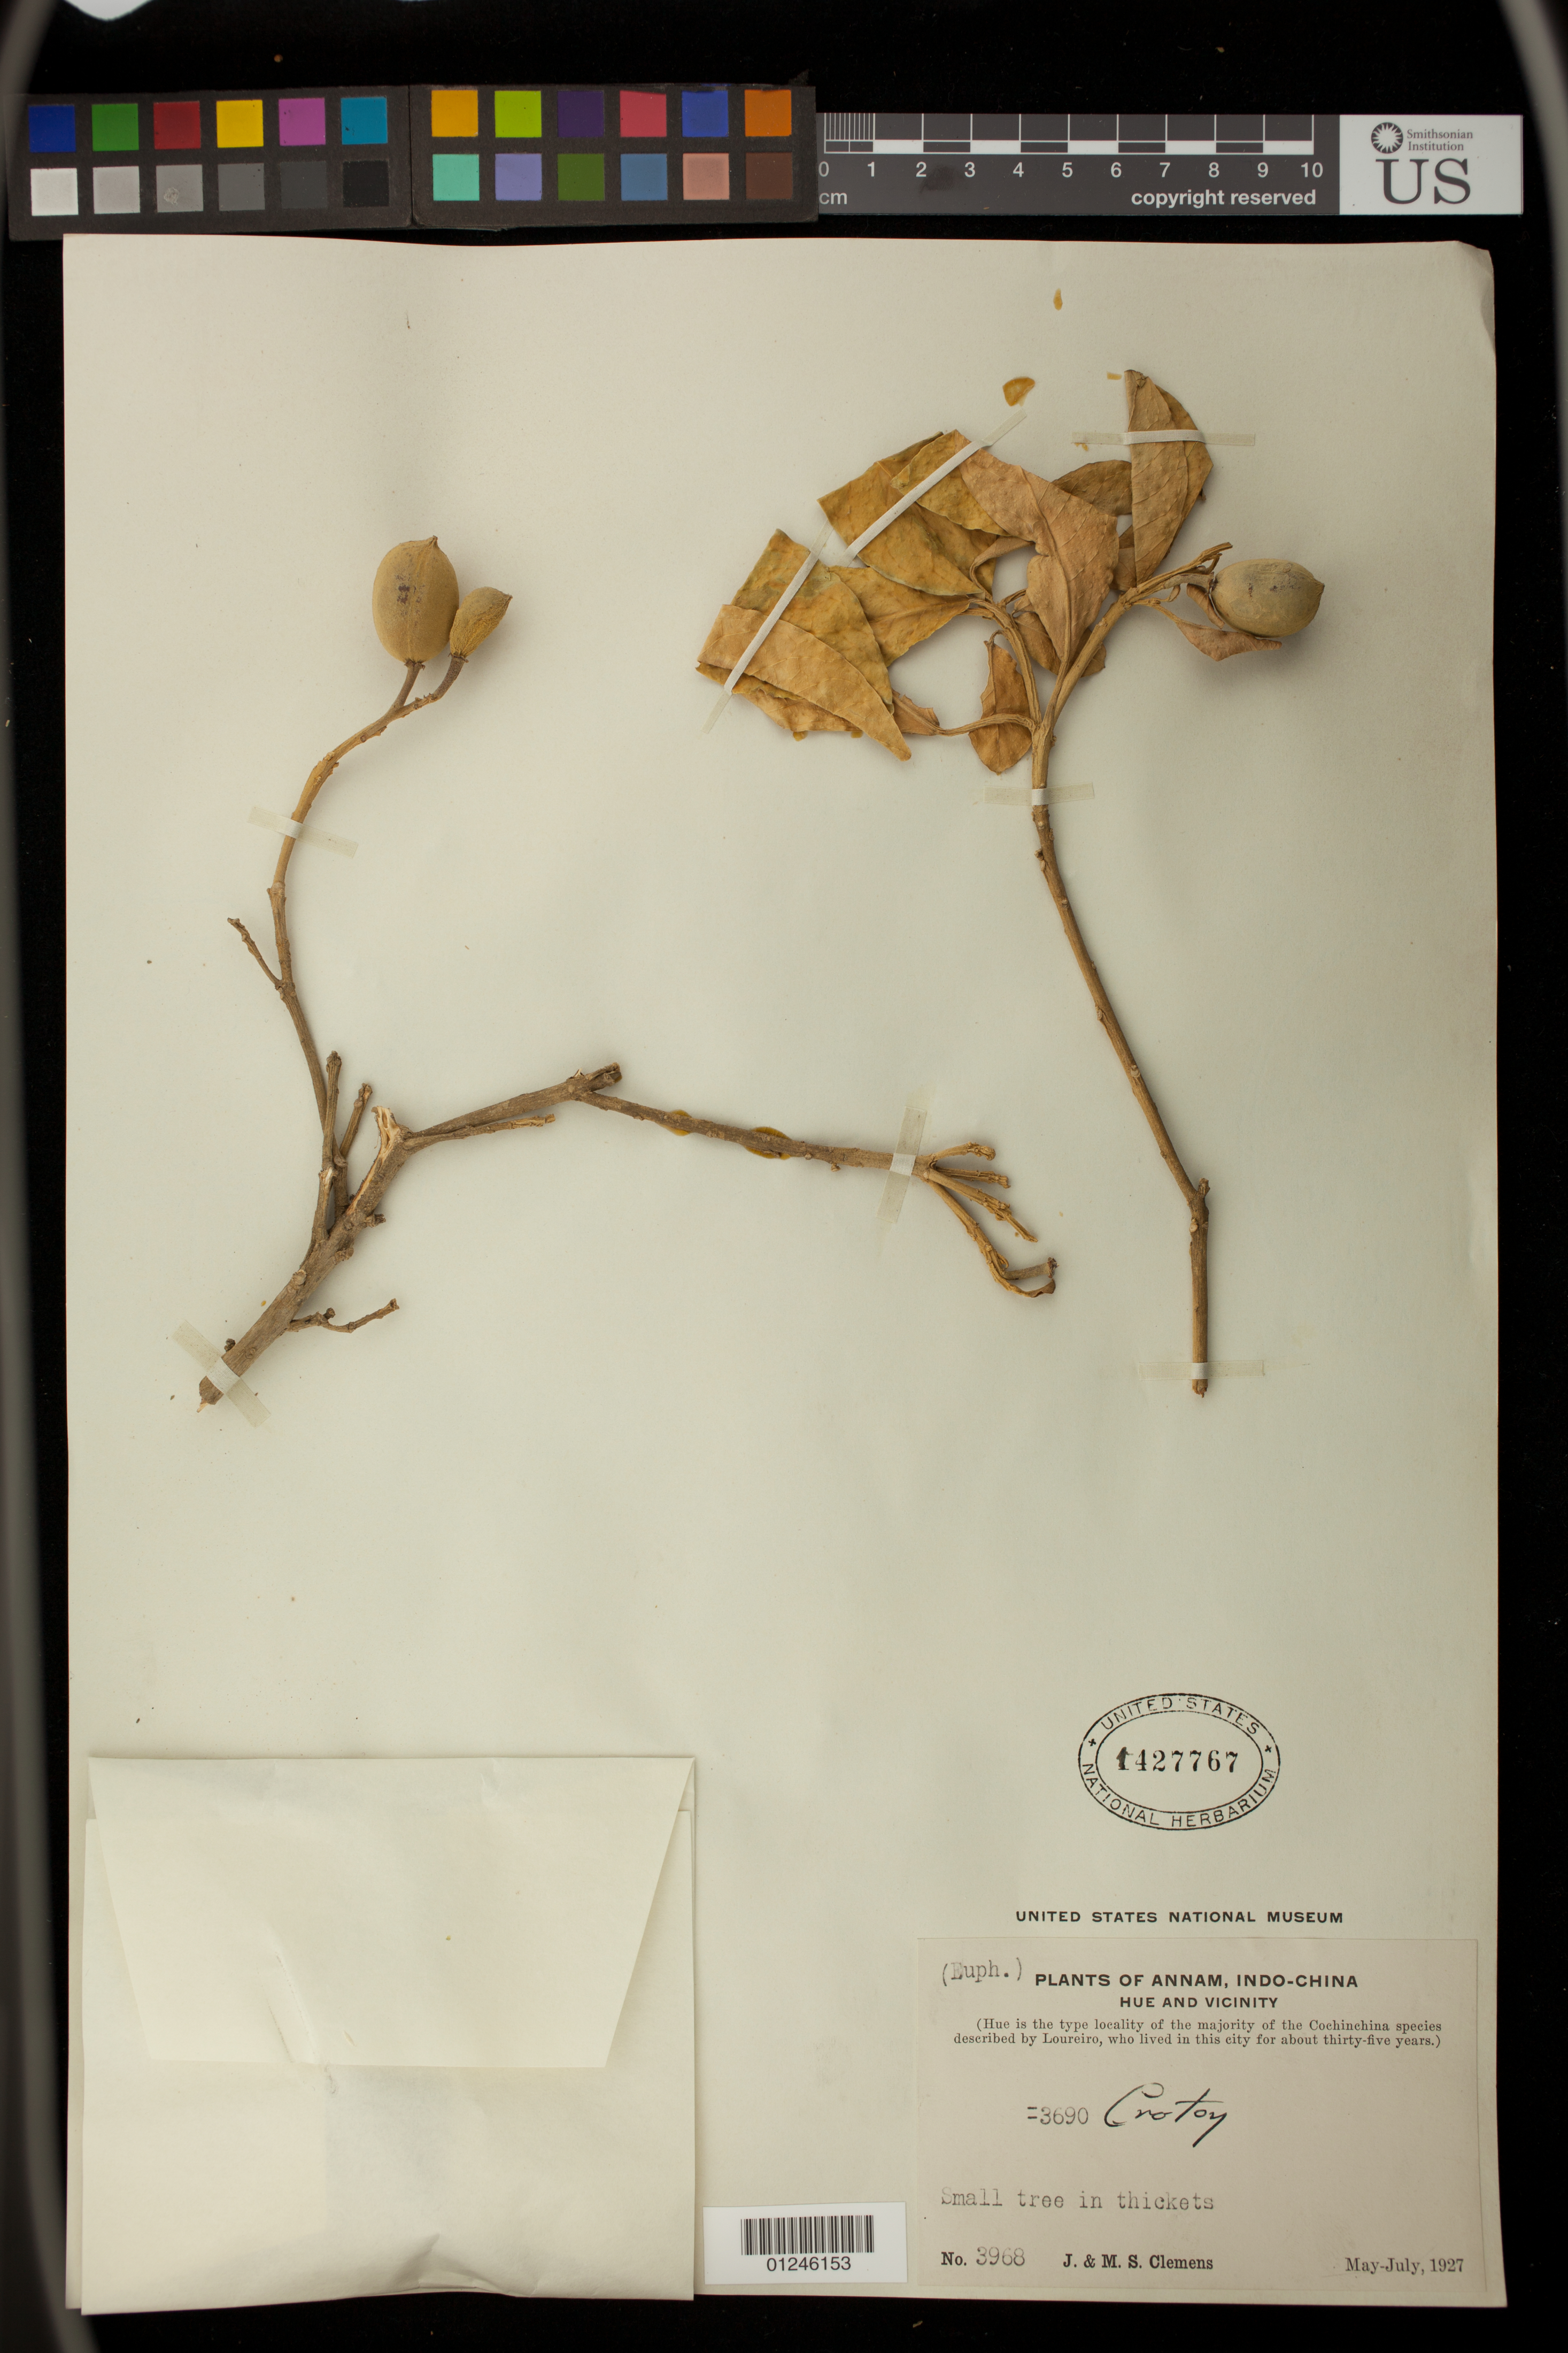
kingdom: Plantae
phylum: Tracheophyta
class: Magnoliopsida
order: Malpighiales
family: Euphorbiaceae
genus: Croton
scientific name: Croton sp.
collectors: M. S. Clemens & J. Clemens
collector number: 3968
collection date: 1927-05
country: Vietnam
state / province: Thua Thiên-Hue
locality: Hue and vicinity, Thành Pho Ho.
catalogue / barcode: US 1427767